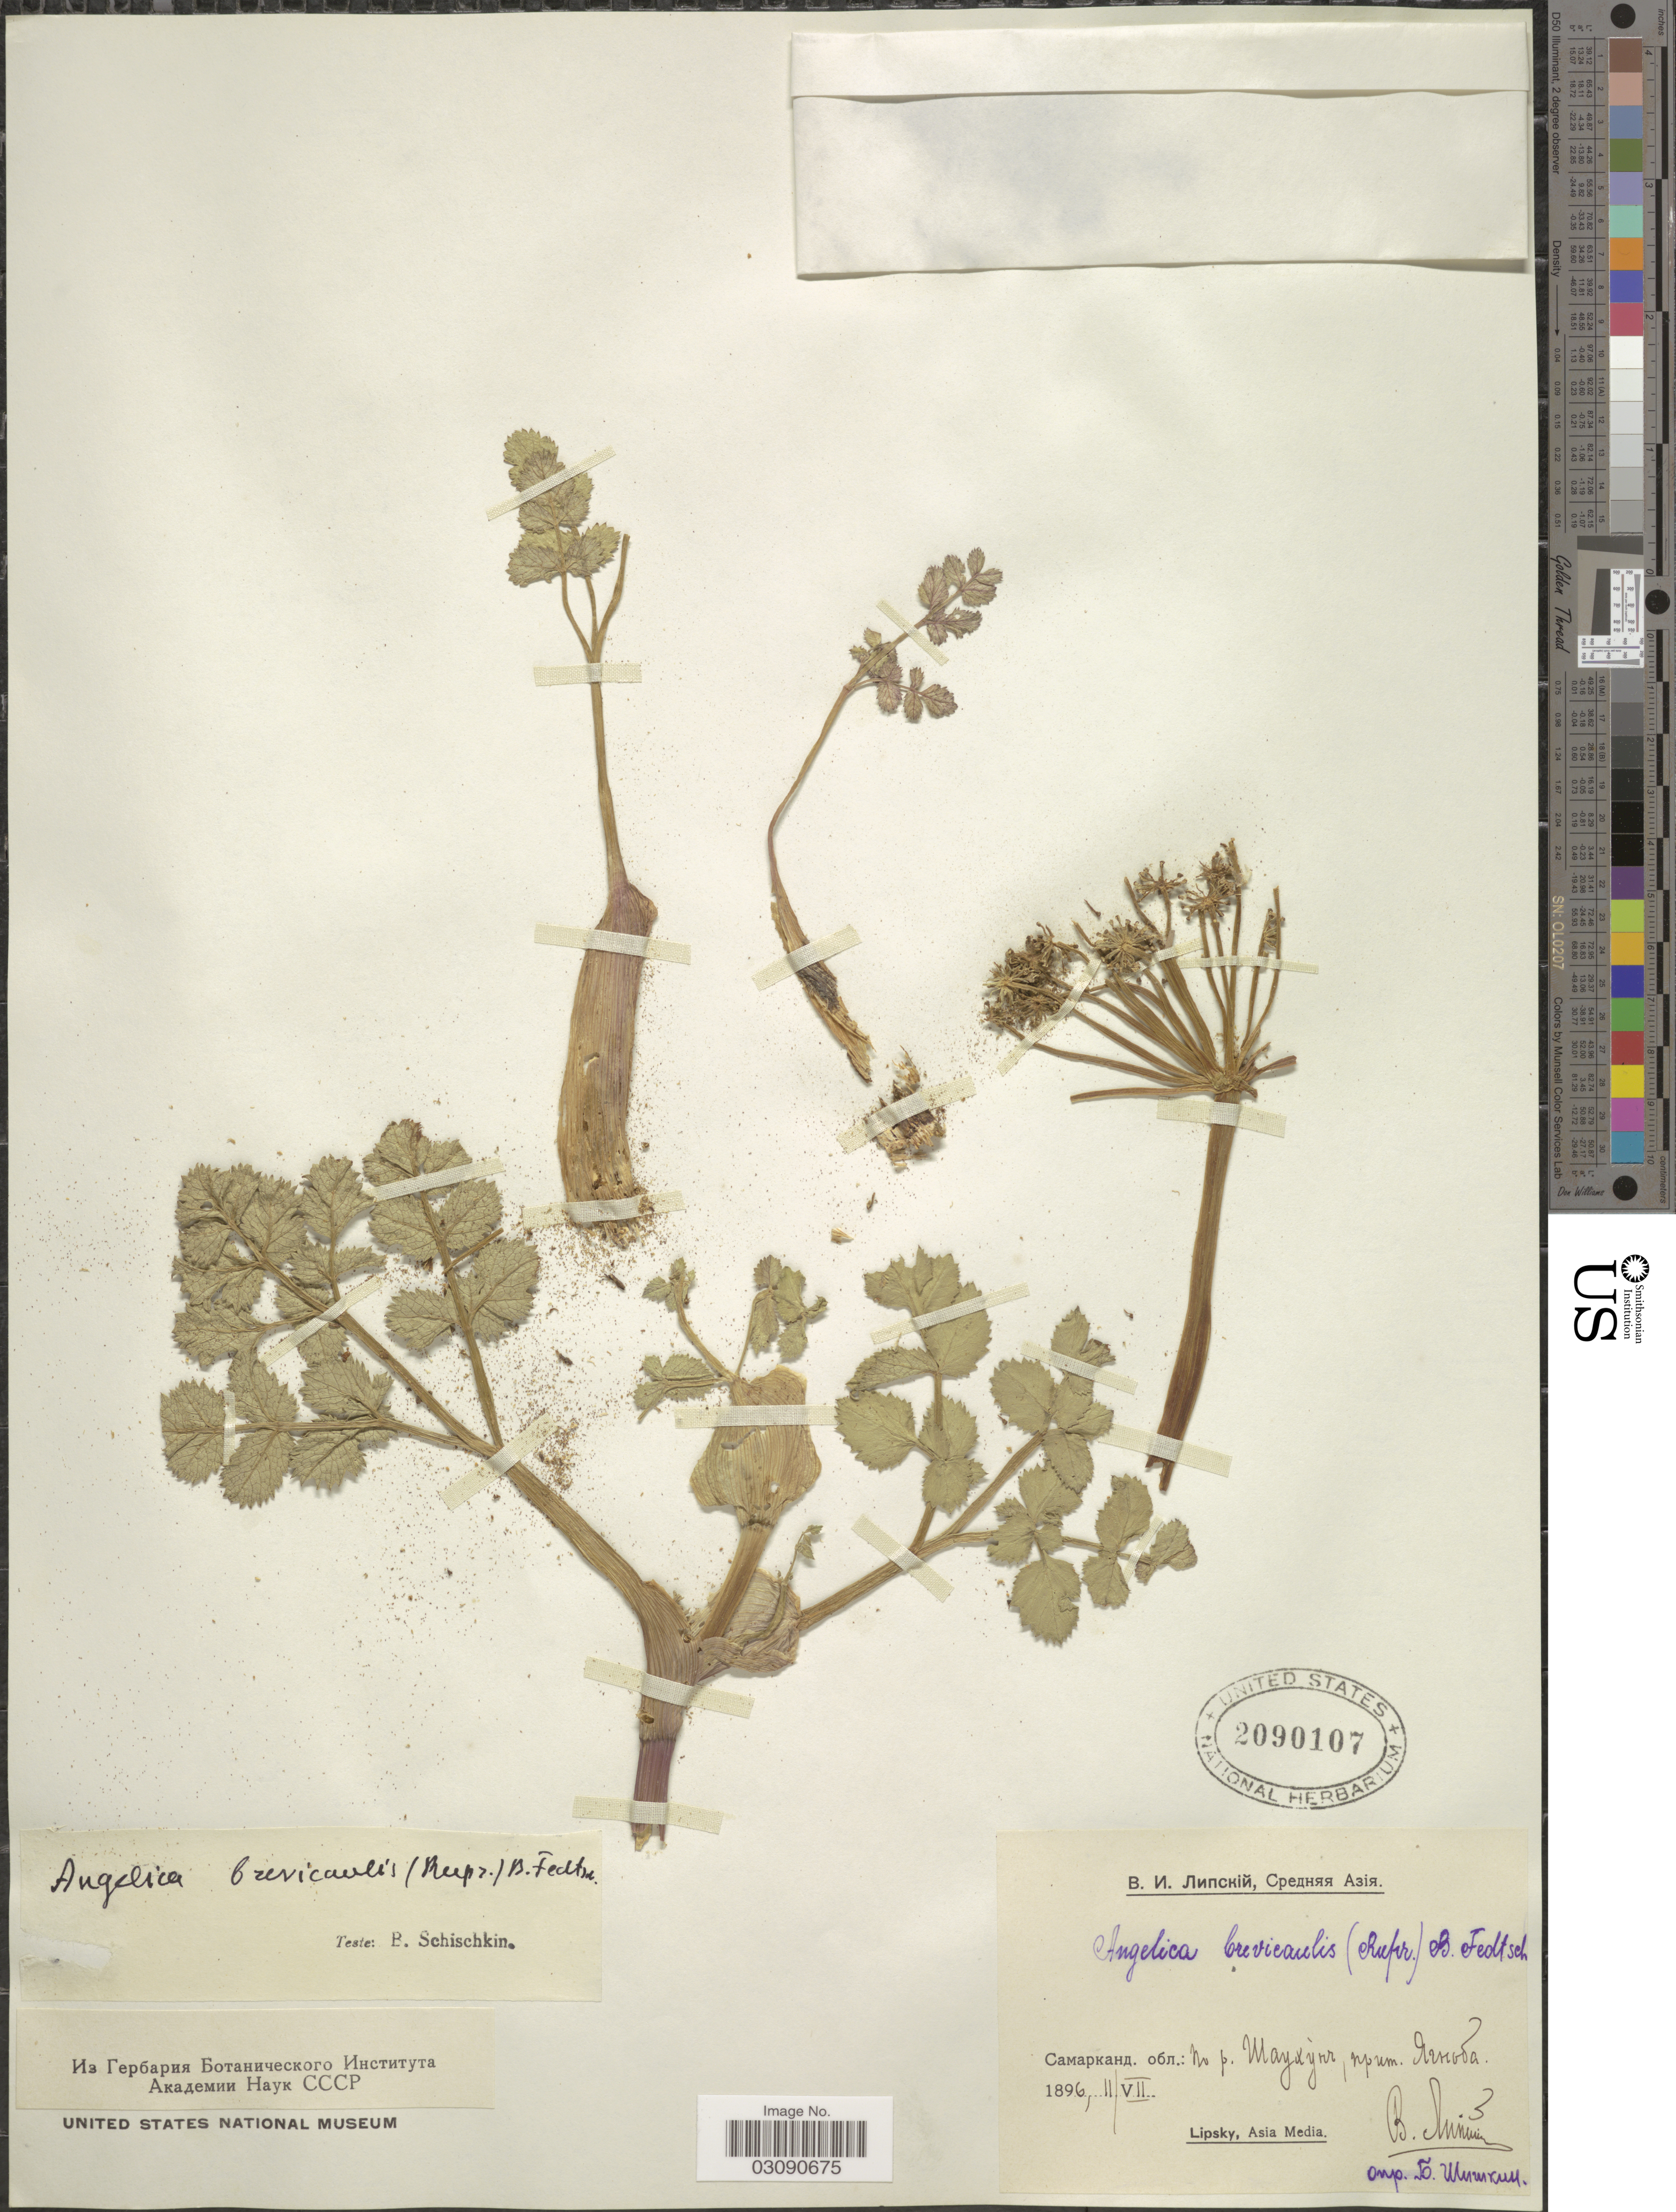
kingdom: Plantae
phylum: Tracheophyta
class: Magnoliopsida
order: Apiales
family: Apiaceae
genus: Angelica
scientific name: Angelica brevicaulis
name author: (Rupr.) B. Fedtsch.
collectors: Lipsky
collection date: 1896-07-11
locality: Asia Media.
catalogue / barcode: US 2090107